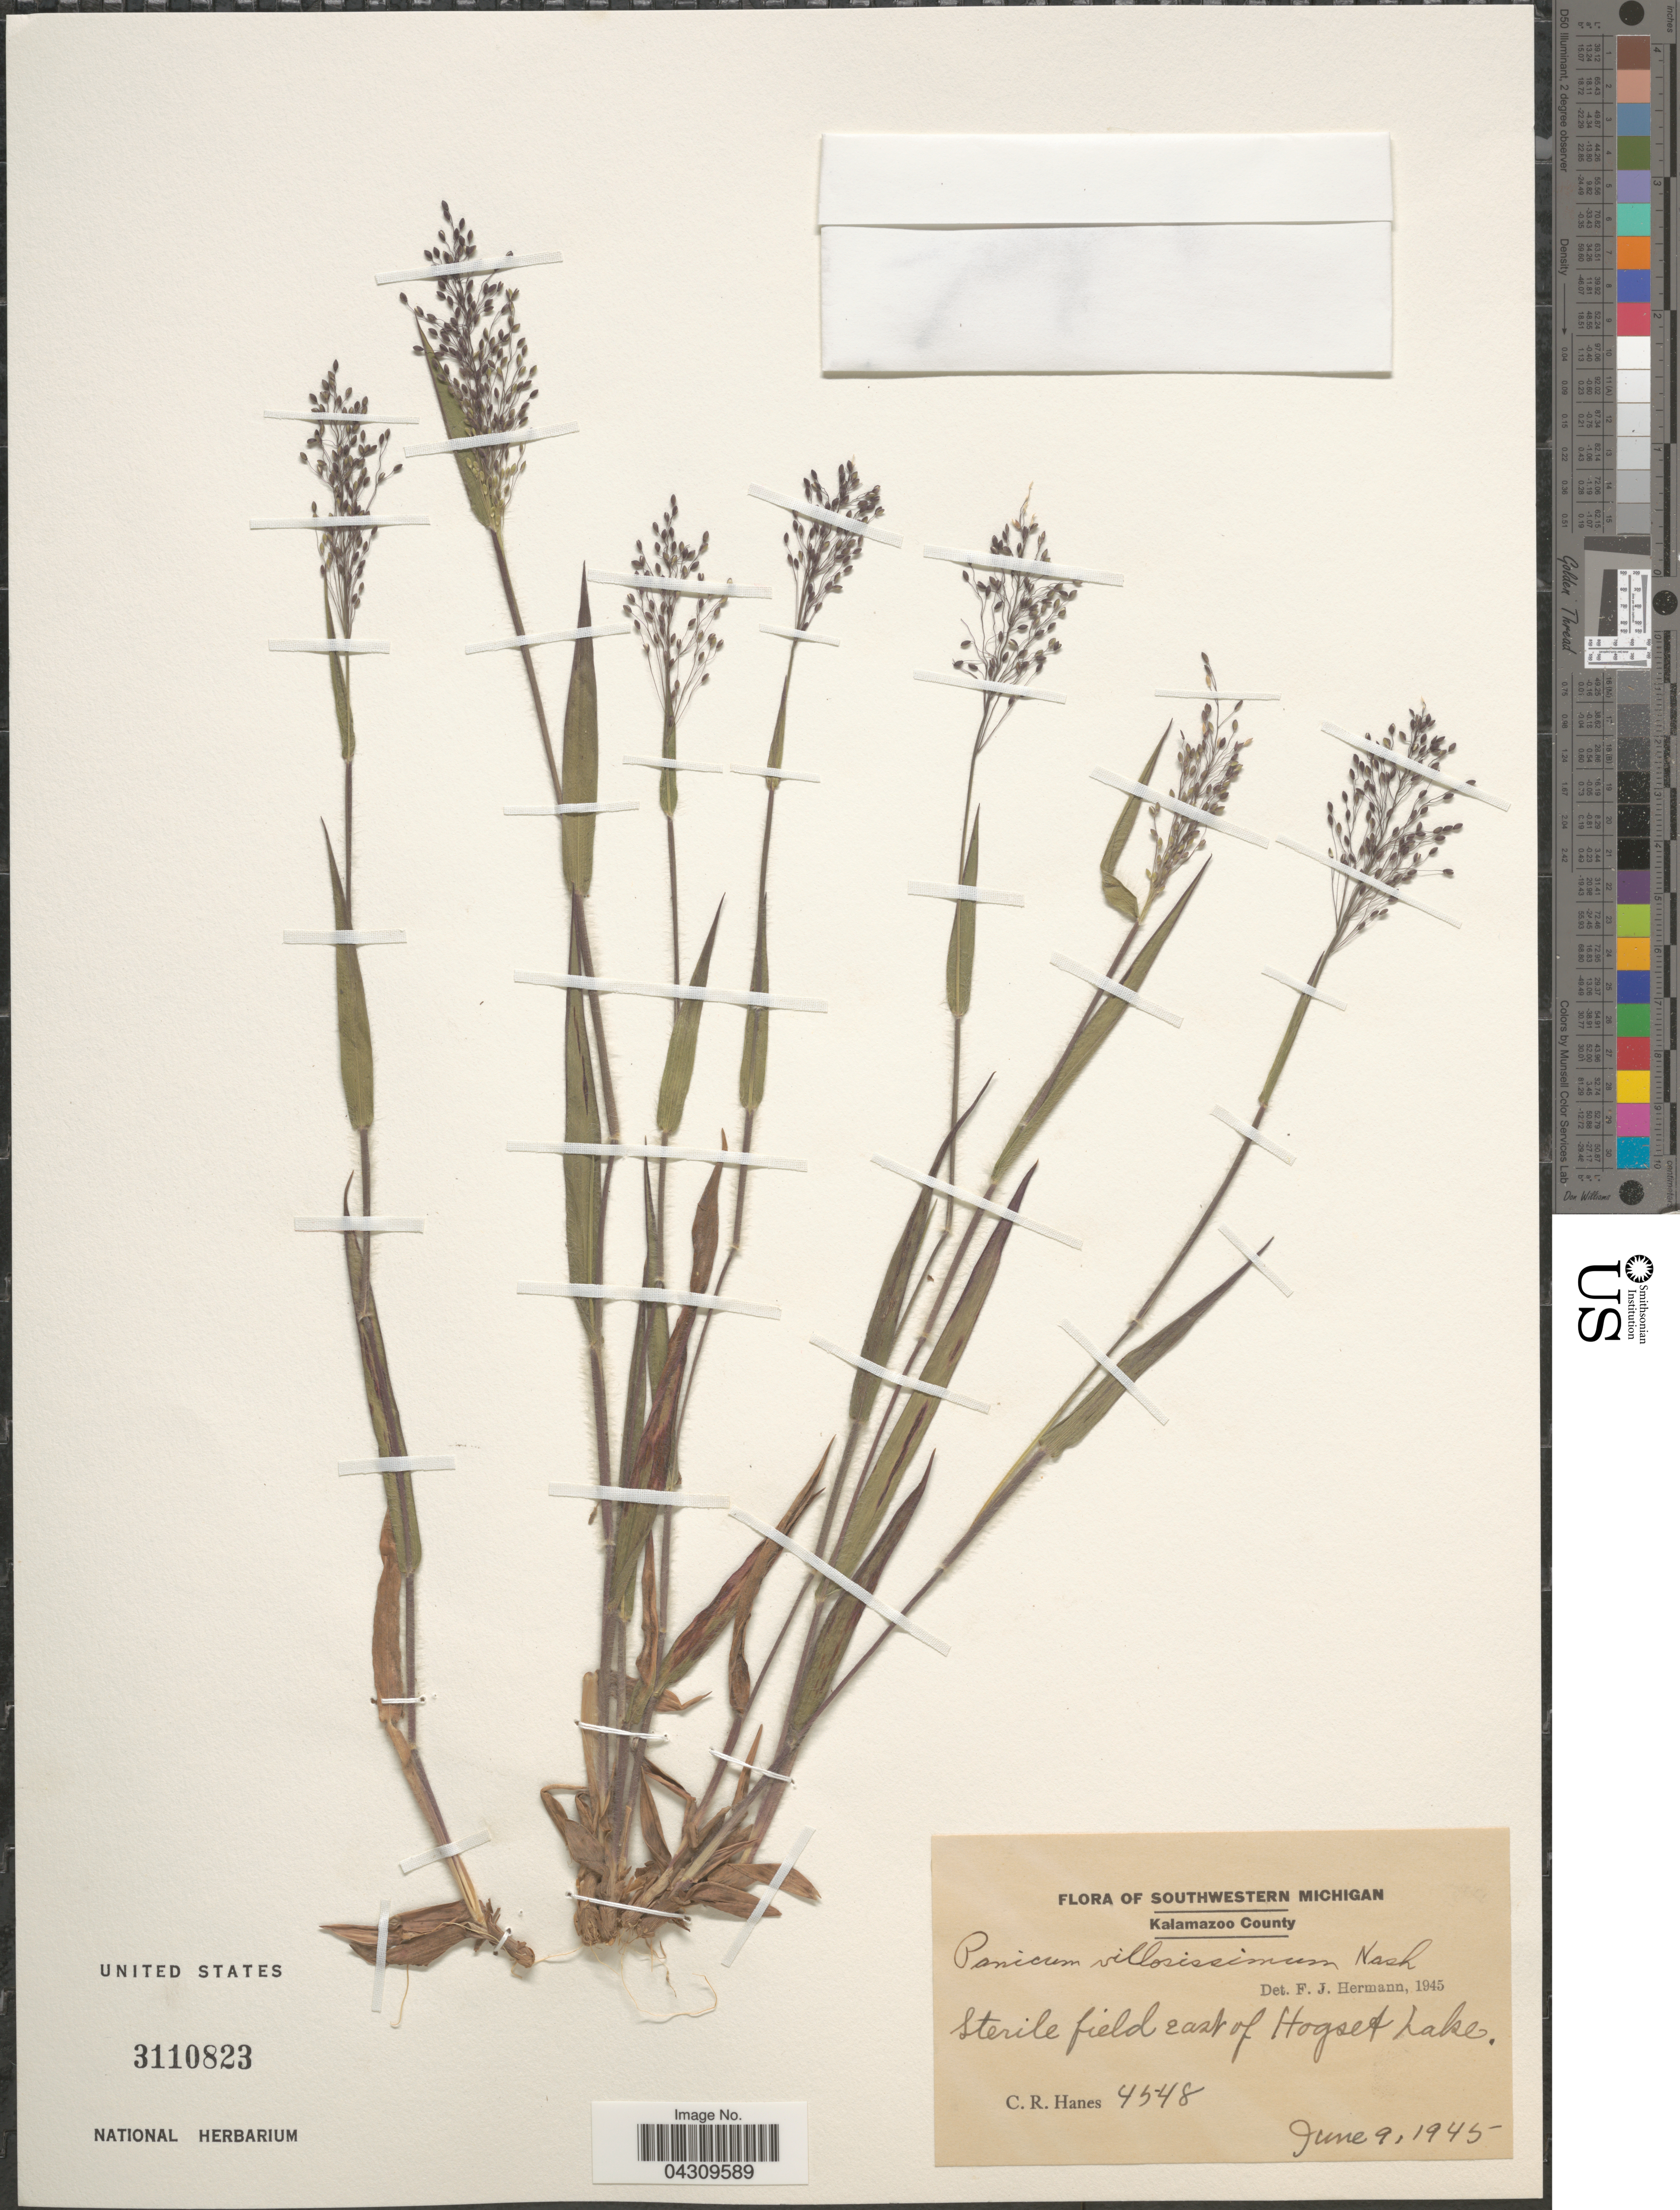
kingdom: Plantae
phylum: Tracheophyta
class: Liliopsida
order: Poales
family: Poaceae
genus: Dichanthelium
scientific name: Dichanthelium acuminatum var. acuminatum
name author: (Sw.) Gould & C.A. Clark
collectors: C. Hanes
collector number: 4548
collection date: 1945-06-09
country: United States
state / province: Michigan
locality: Kalamazoo County. Sterie field East of Hogset Lake.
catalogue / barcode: US 3110823